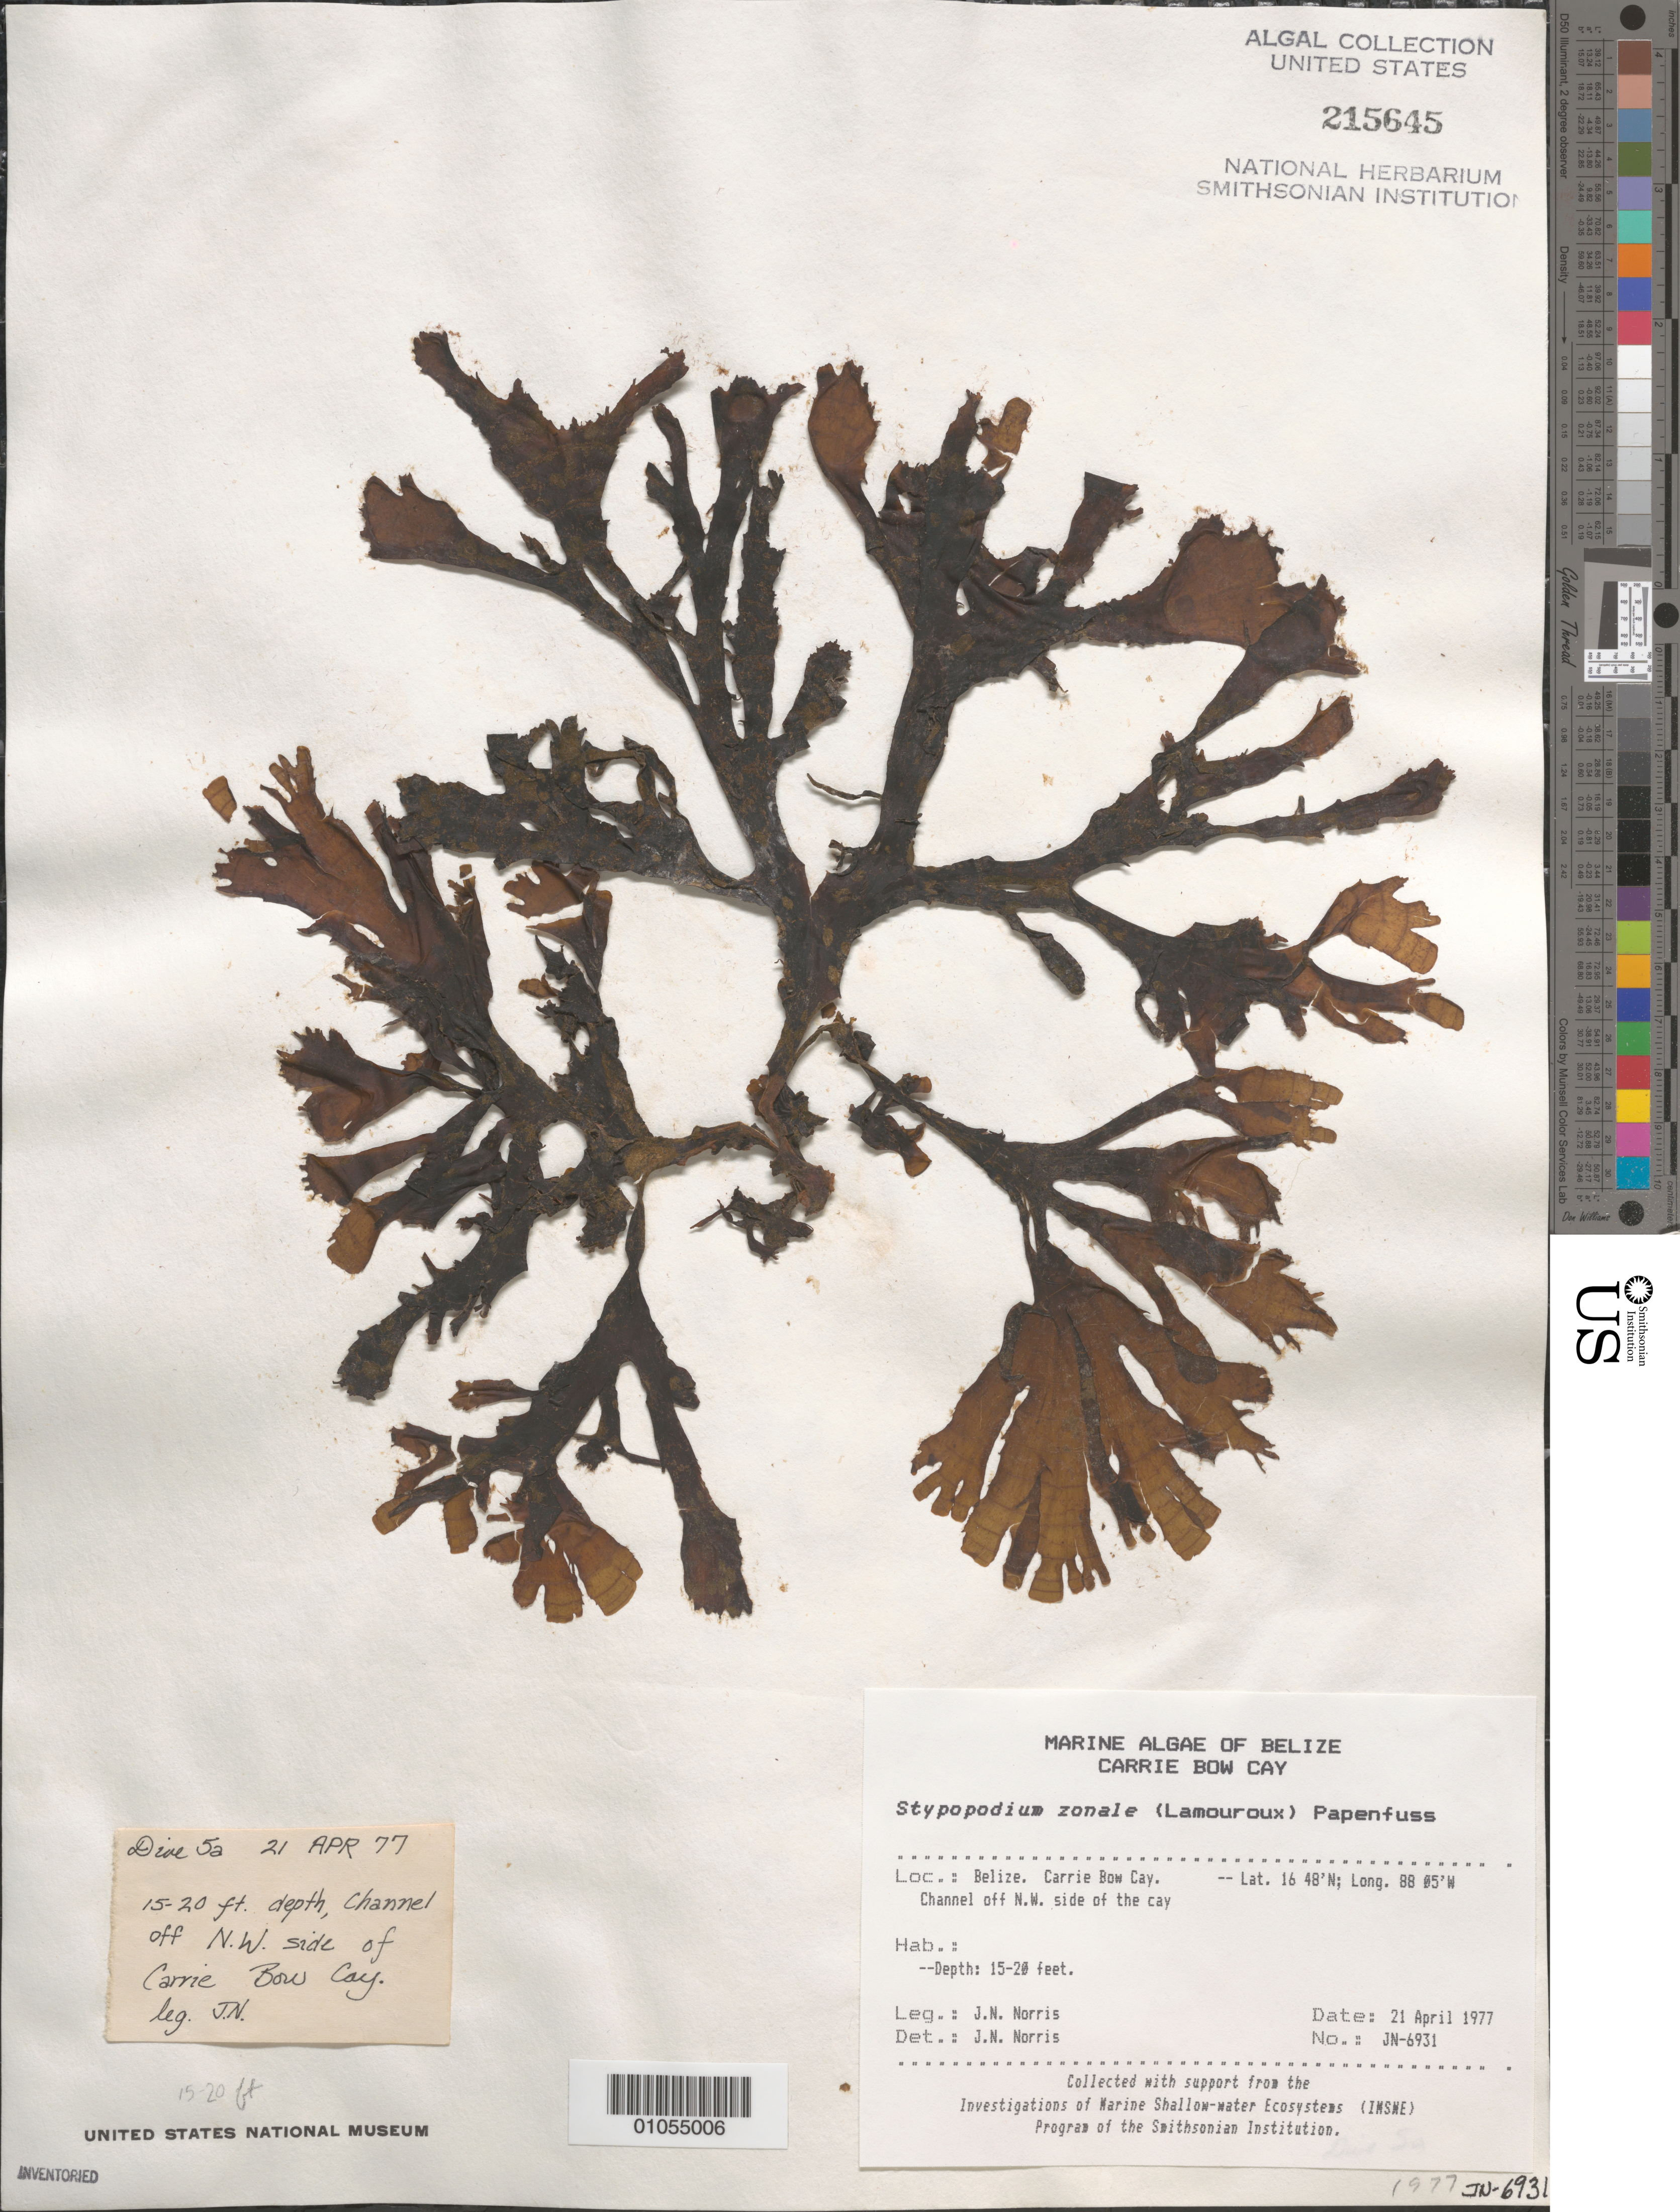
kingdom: Chromista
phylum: Ochrophyta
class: Phaeophyceae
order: Dictyotales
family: Dictyotaceae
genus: Stypopodium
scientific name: Stypopodium zonale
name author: (J.V.Lamouroux) Papenf.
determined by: Norris, James N.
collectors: J. N. Norris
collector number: JN-6931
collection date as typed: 21 Apr 1977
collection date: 1977-04-21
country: Belize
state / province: Stann Creek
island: Carrie Bow Cay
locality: Channel off northwest side of the cay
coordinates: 16 48'N, 88 05'W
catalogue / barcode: US 215645